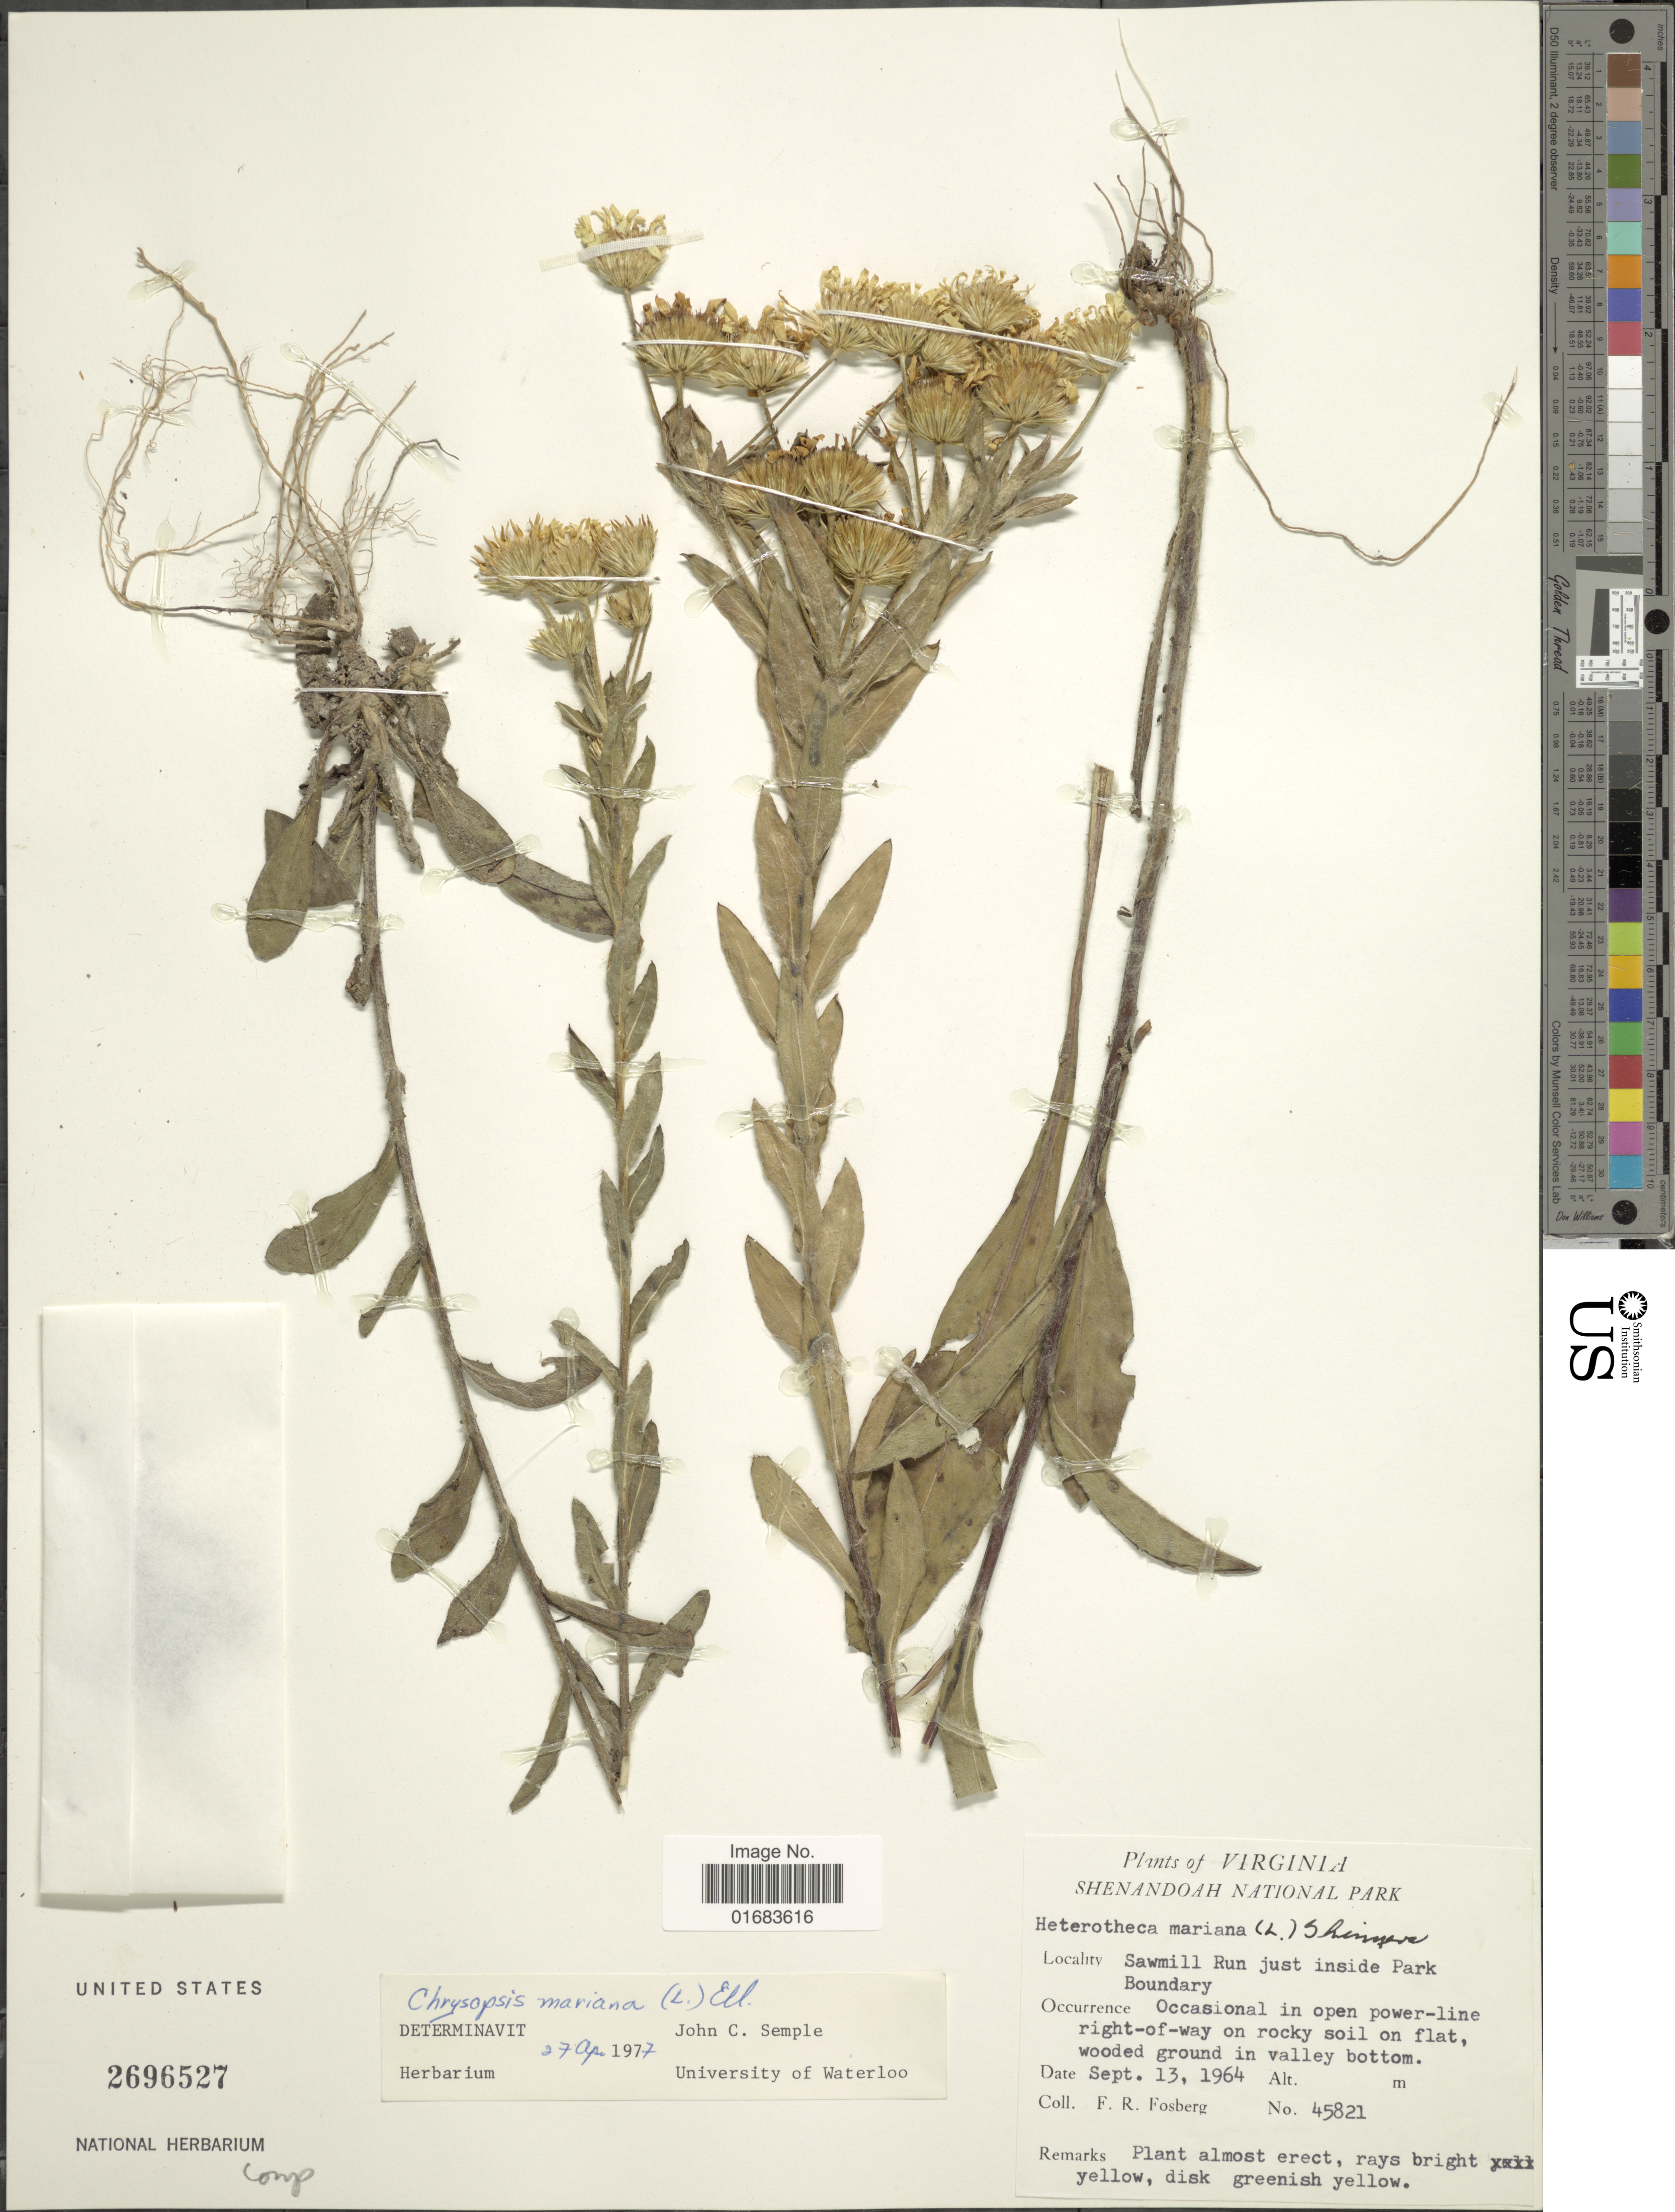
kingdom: Plantae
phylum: Tracheophyta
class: Magnoliopsida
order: Asterales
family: Asteraceae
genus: Chrysopsis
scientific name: Chrysopsis mariana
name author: (L.) Elliott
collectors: F. R. Fosberg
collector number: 45821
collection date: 1964-09-13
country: United States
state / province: Virginia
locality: Shenandoah national Park. Sawmill Run just inside Park boundary.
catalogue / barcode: US 2696527